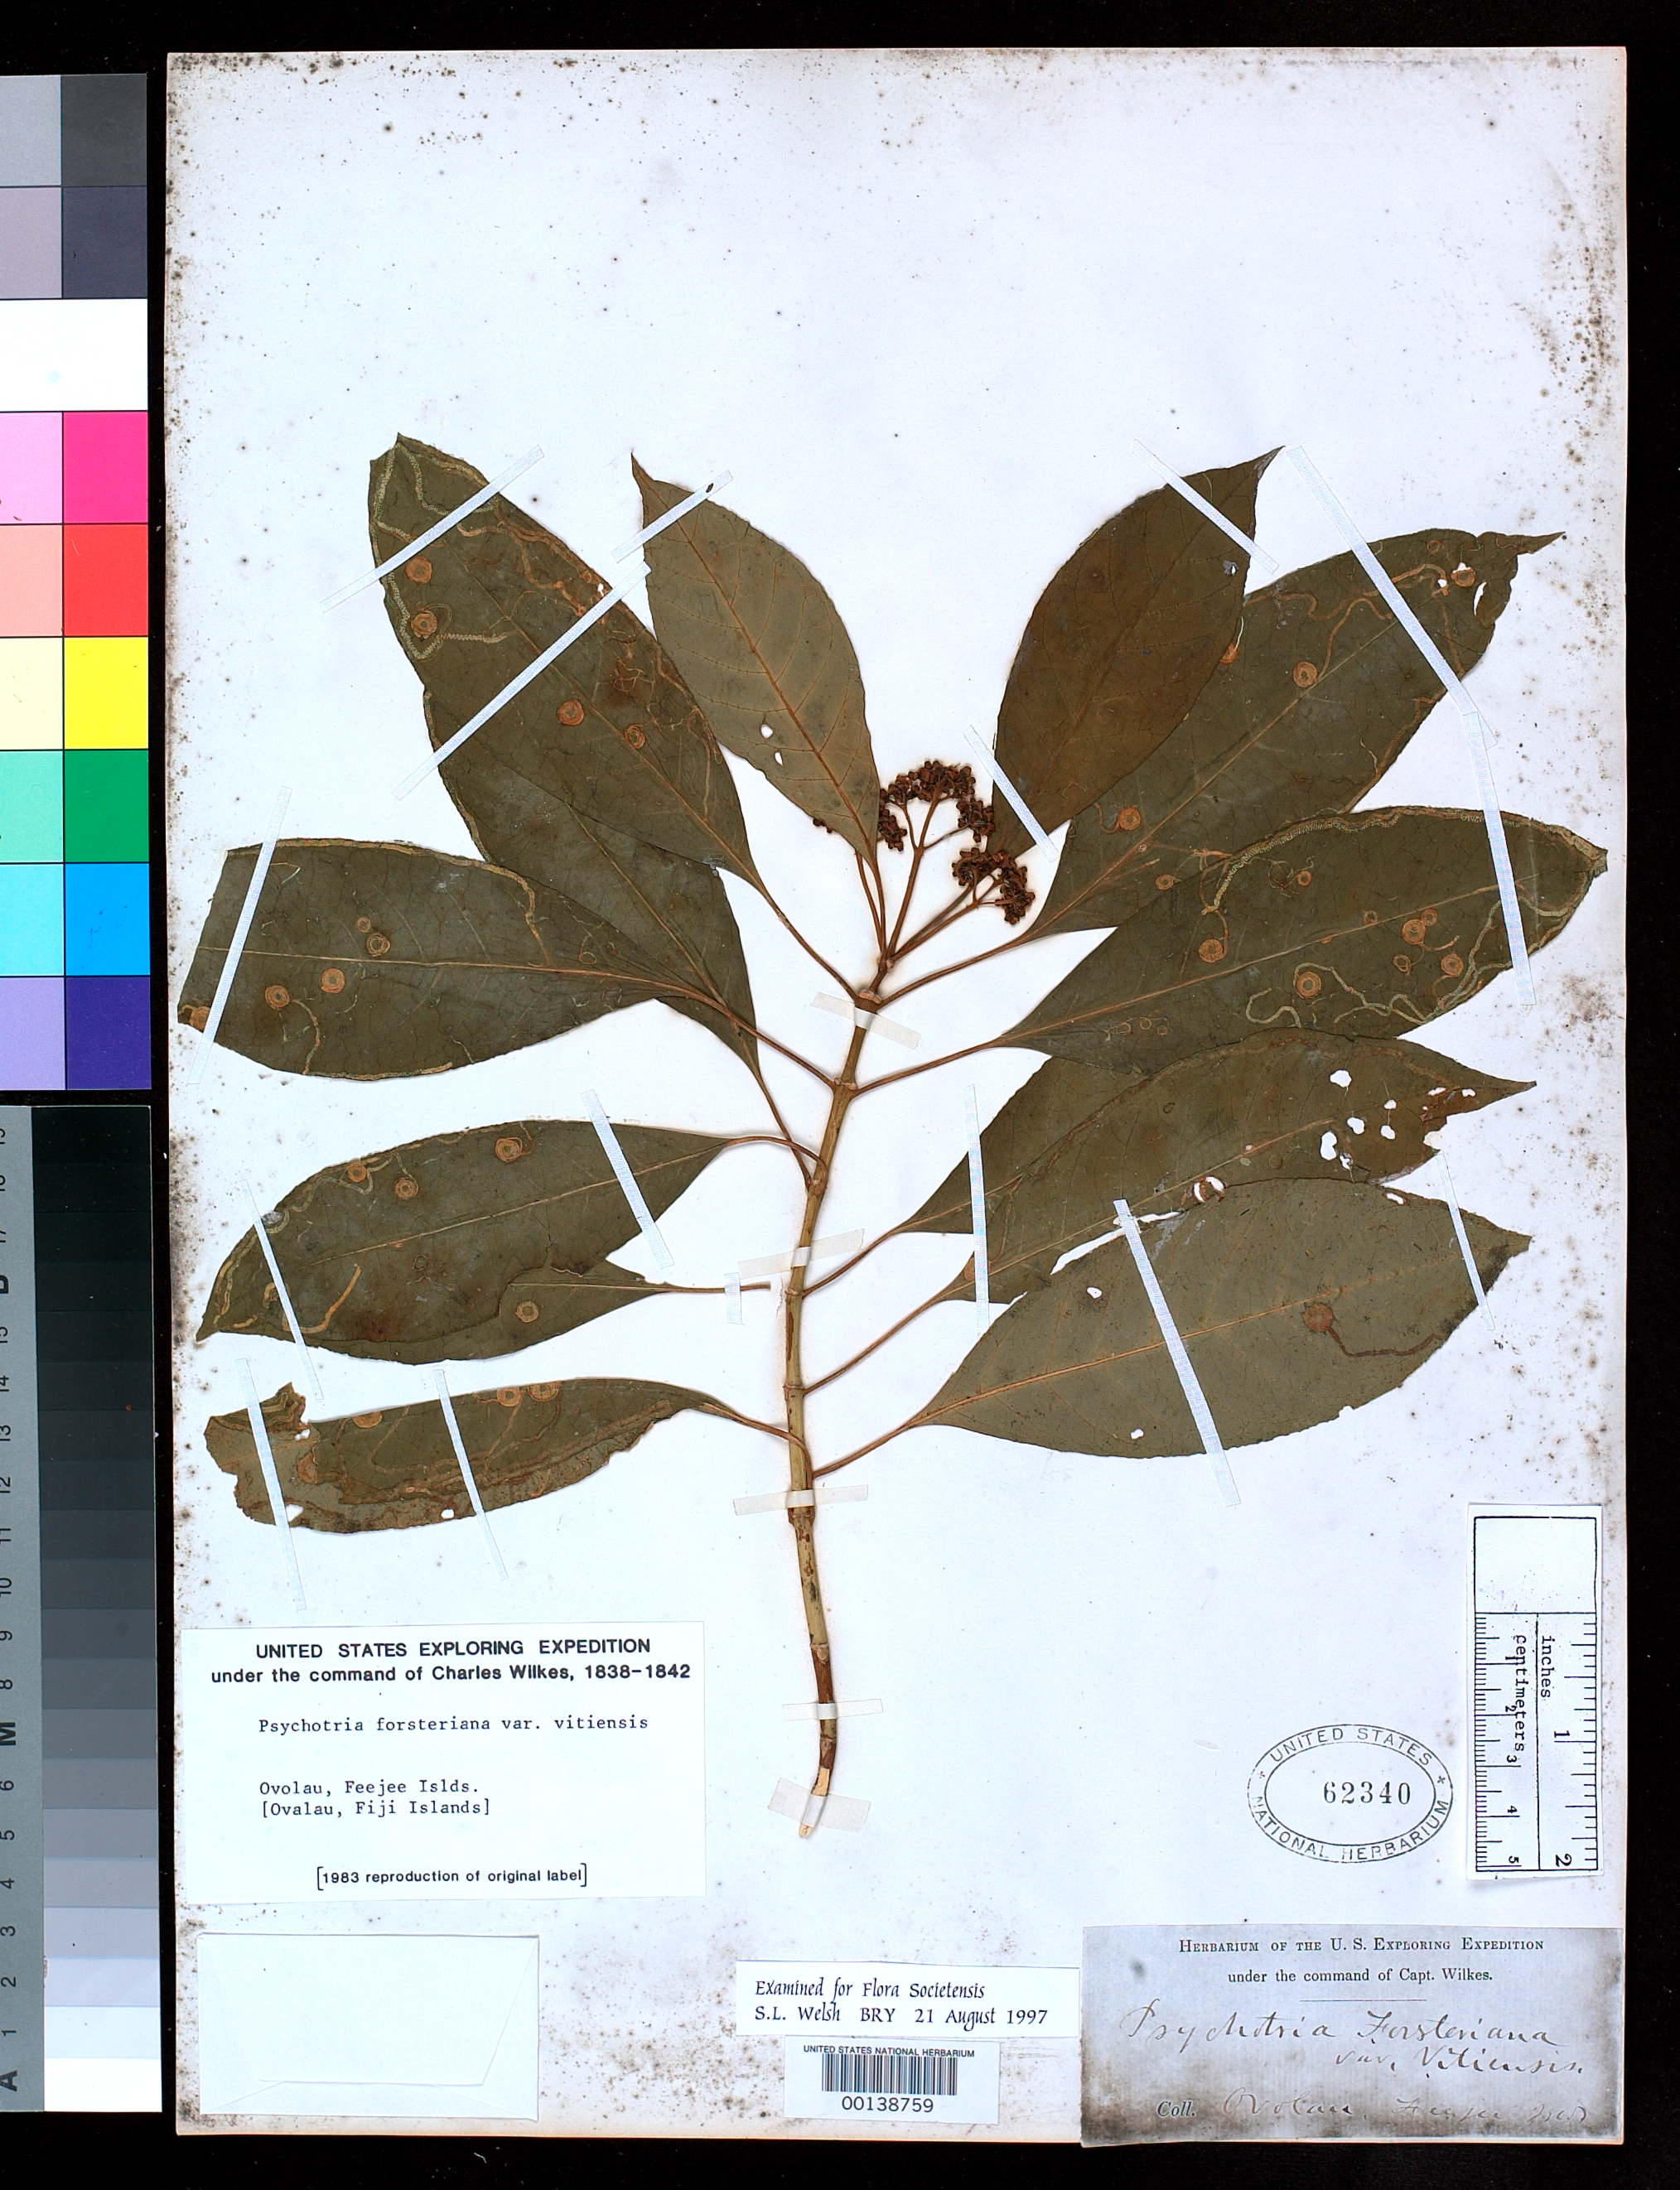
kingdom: Plantae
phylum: Tracheophyta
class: Magnoliopsida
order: Gentianales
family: Rubiaceae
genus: Psychotria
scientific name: Psychotria forsteriana var. vitiensis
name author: A. Gray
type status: Type Collection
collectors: Wilkes Explor. Exped.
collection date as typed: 1838 to -- --- 1842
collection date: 1838/1842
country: Fiji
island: Ovalau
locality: Ovalau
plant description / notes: A.C. Smith cites holotype at US (1988, Fl. Vitiensis Nova 4: 307); 2 sheets at US (USNH 62340, 62341), both previously recorded as holotype.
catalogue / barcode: US 62340